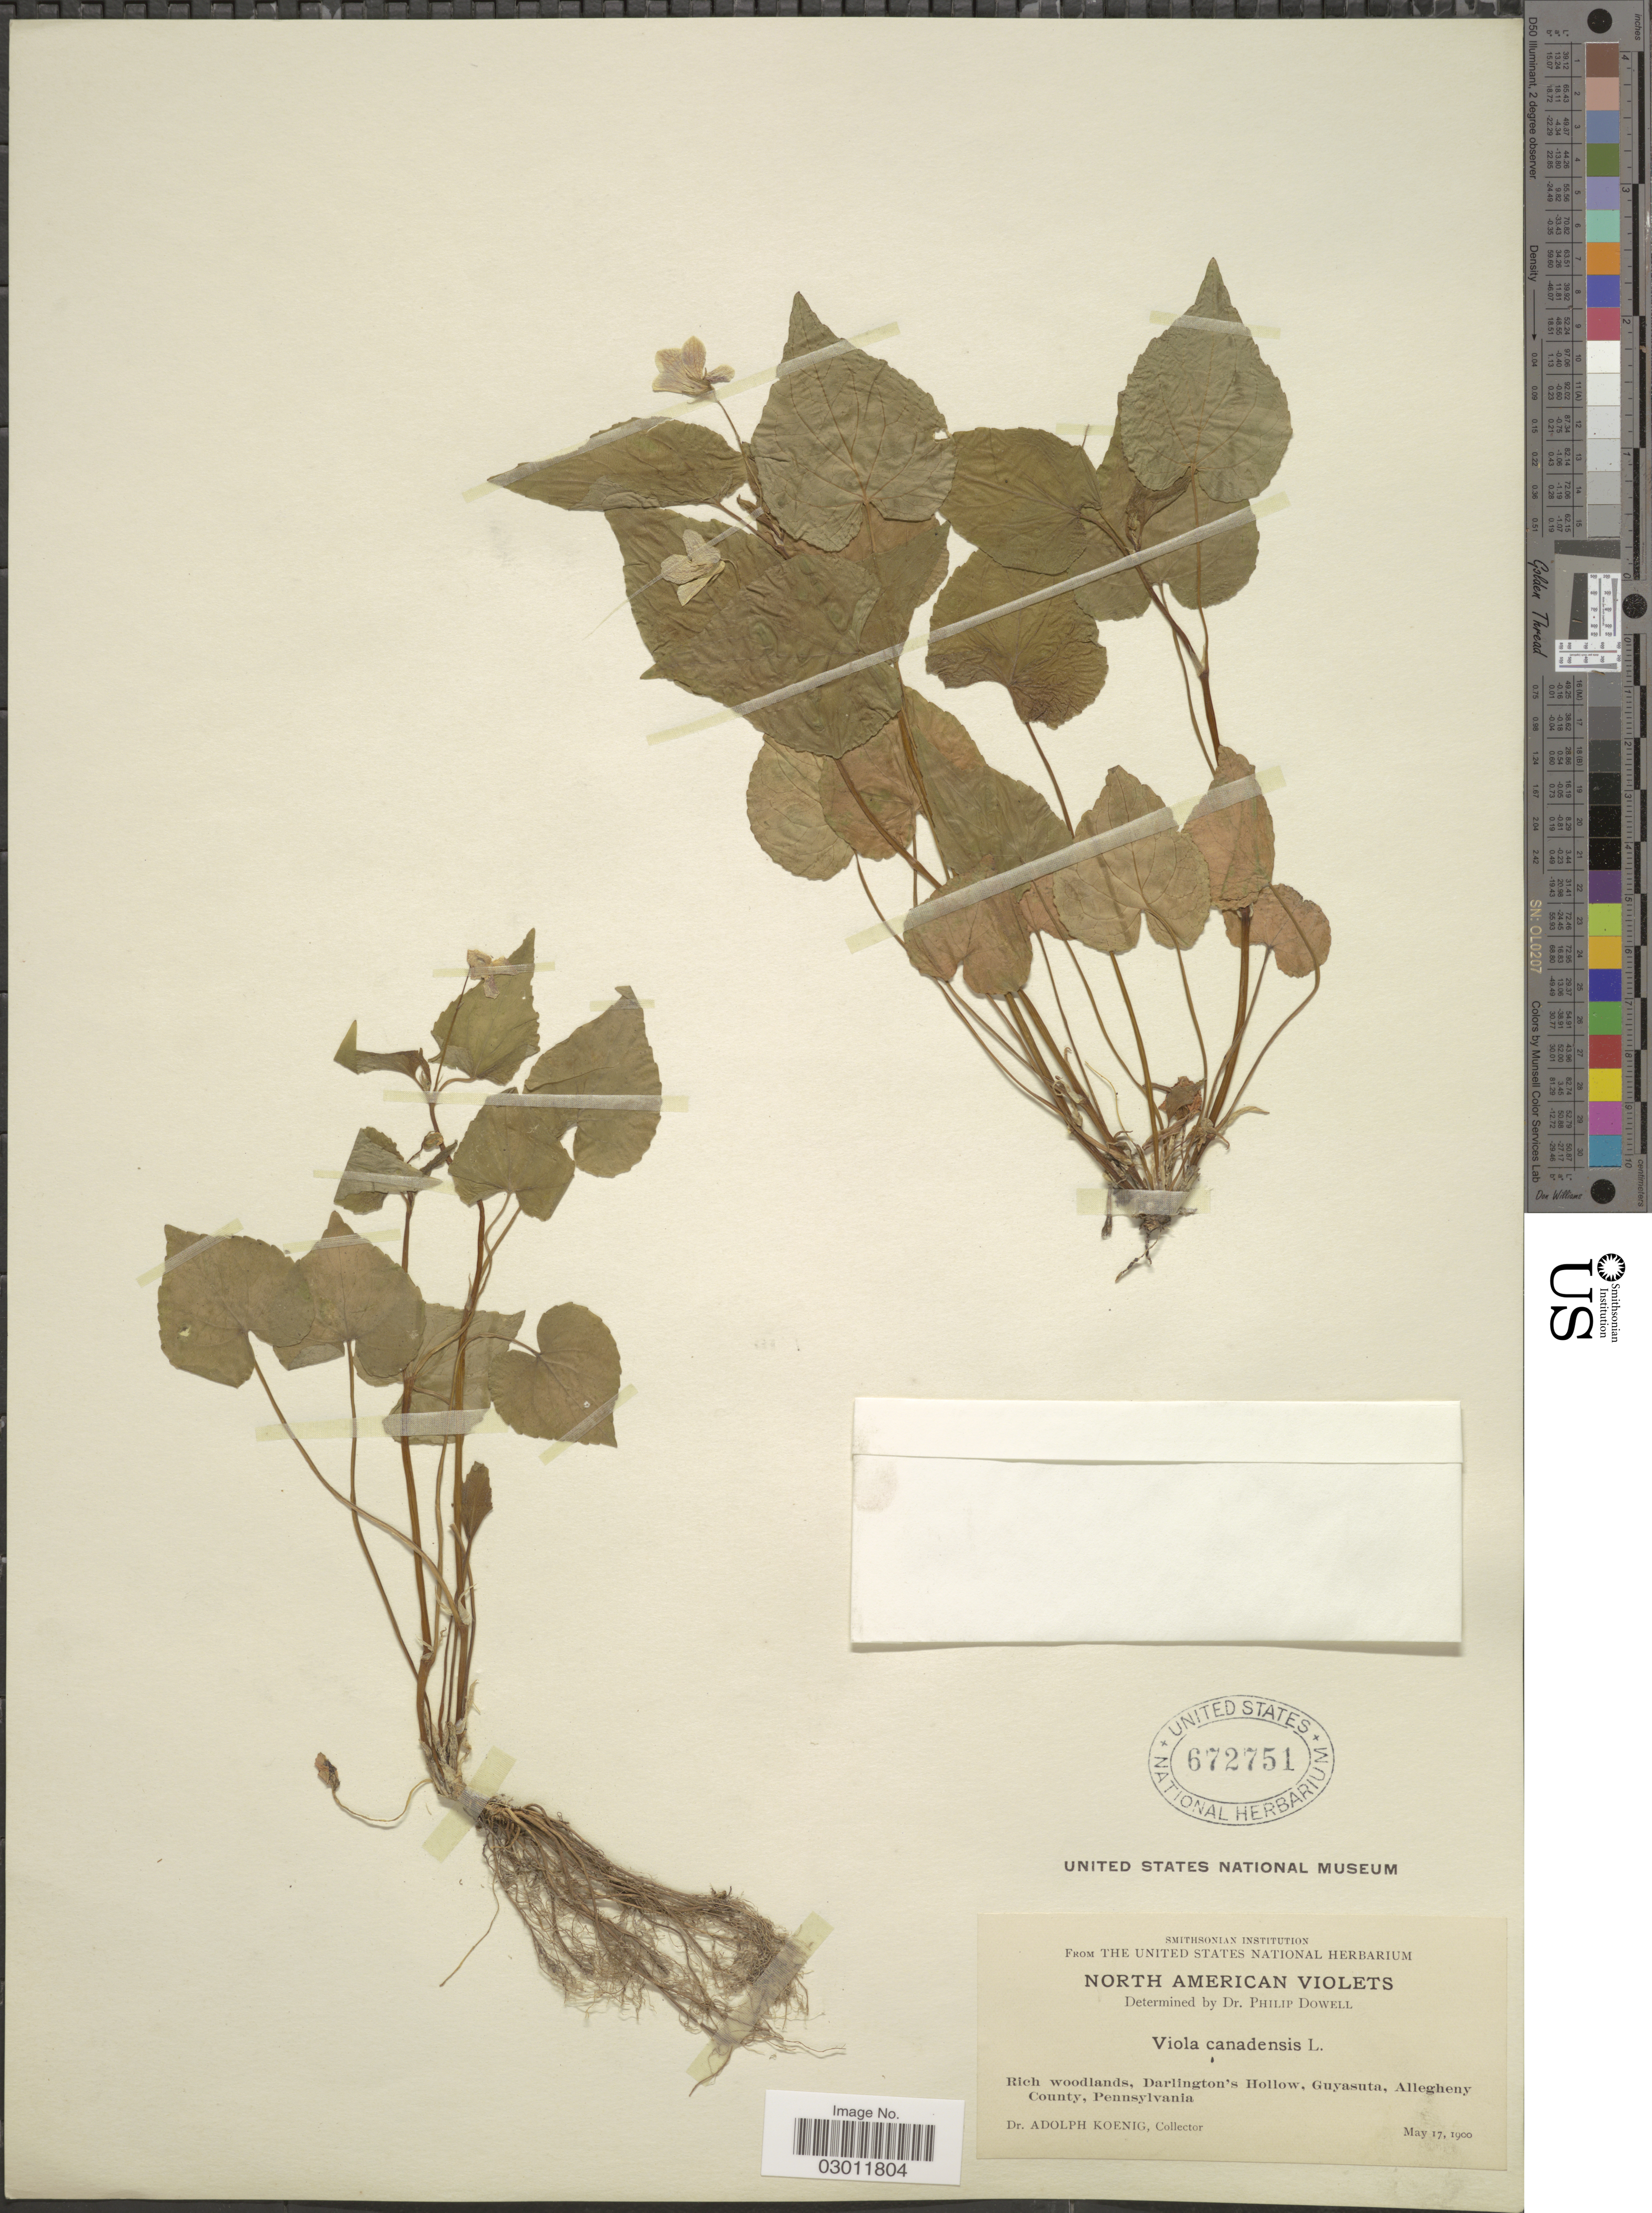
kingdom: Plantae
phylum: Tracheophyta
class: Magnoliopsida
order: Malpighiales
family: Violaceae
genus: Viola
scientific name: Viola canadensis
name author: L.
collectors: A. Koenig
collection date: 1900-05-17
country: United States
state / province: Pennsylvania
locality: Darlington's Hollow, Guyasuta, Allegheny County.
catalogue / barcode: US 672751